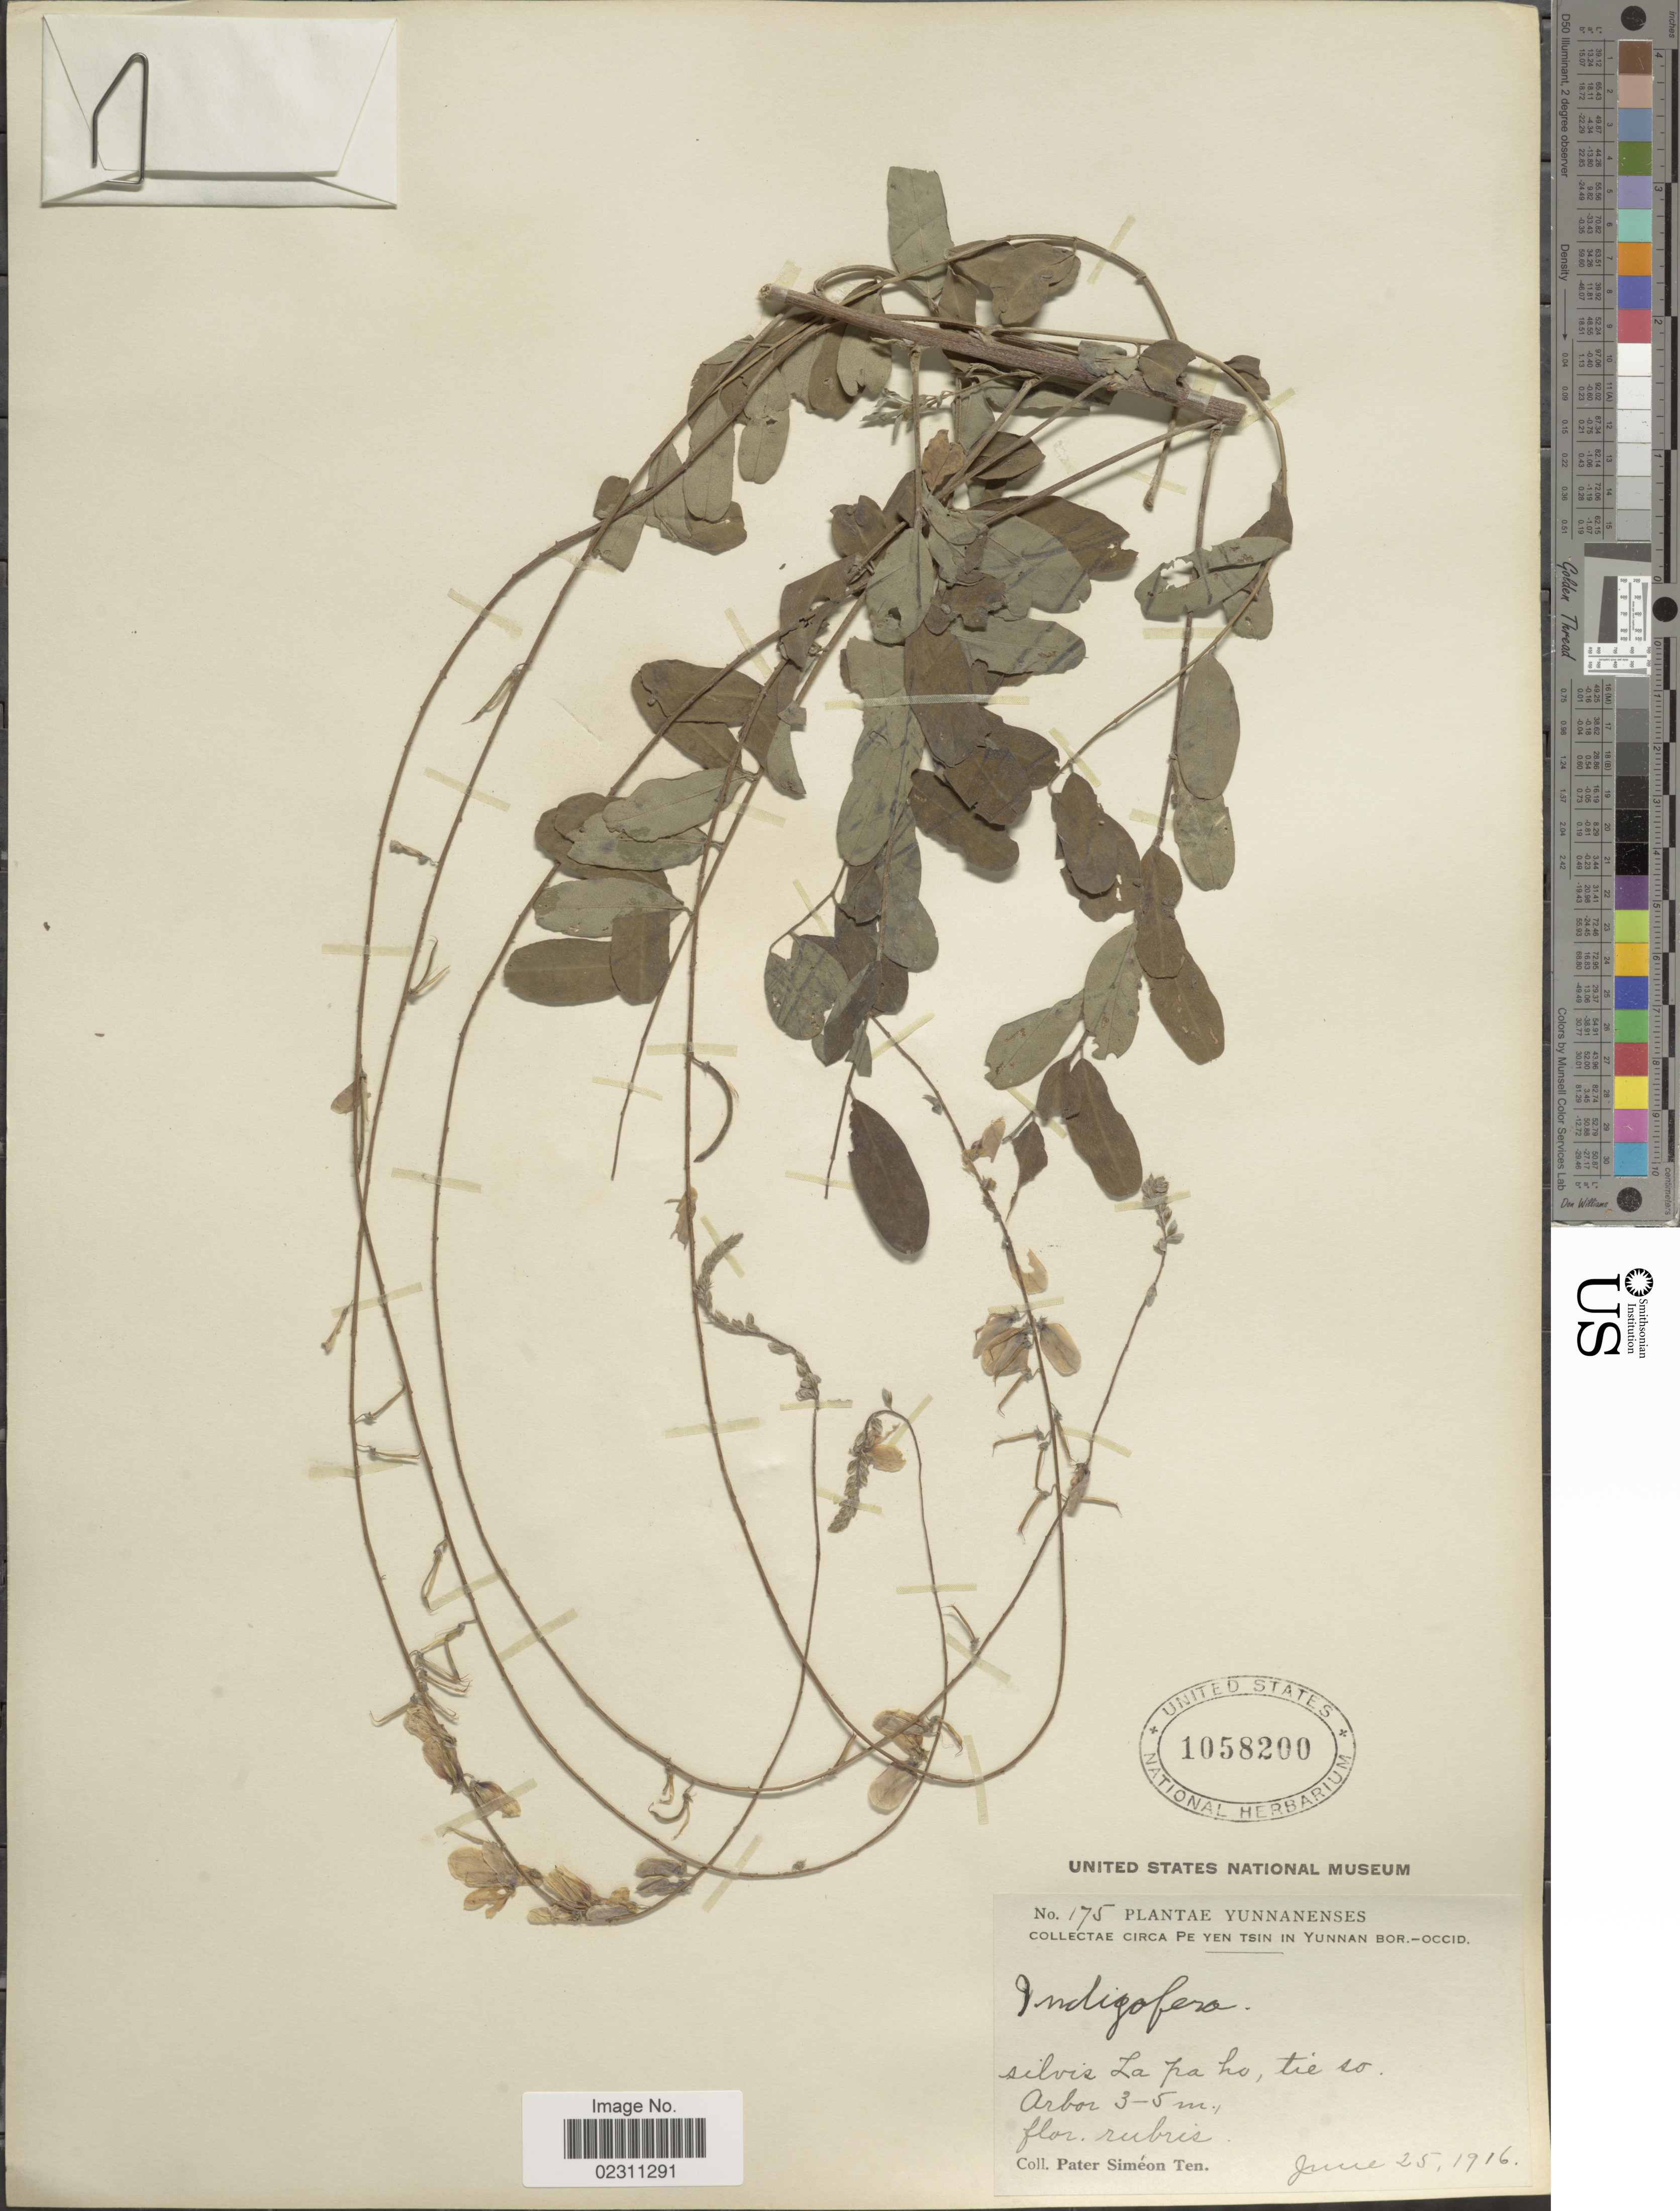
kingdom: Plantae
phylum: Tracheophyta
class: Magnoliopsida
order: Fabales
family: Fabaceae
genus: Indigofera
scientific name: Indigofera sp.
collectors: P. S. Ten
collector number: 175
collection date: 1916-06-25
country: China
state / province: Yunnan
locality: Yunnanenses. Circa Pe yen Tsin in Yunnan Bor,-Occid. Silvis La pa ho, tie so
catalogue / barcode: US 1058200